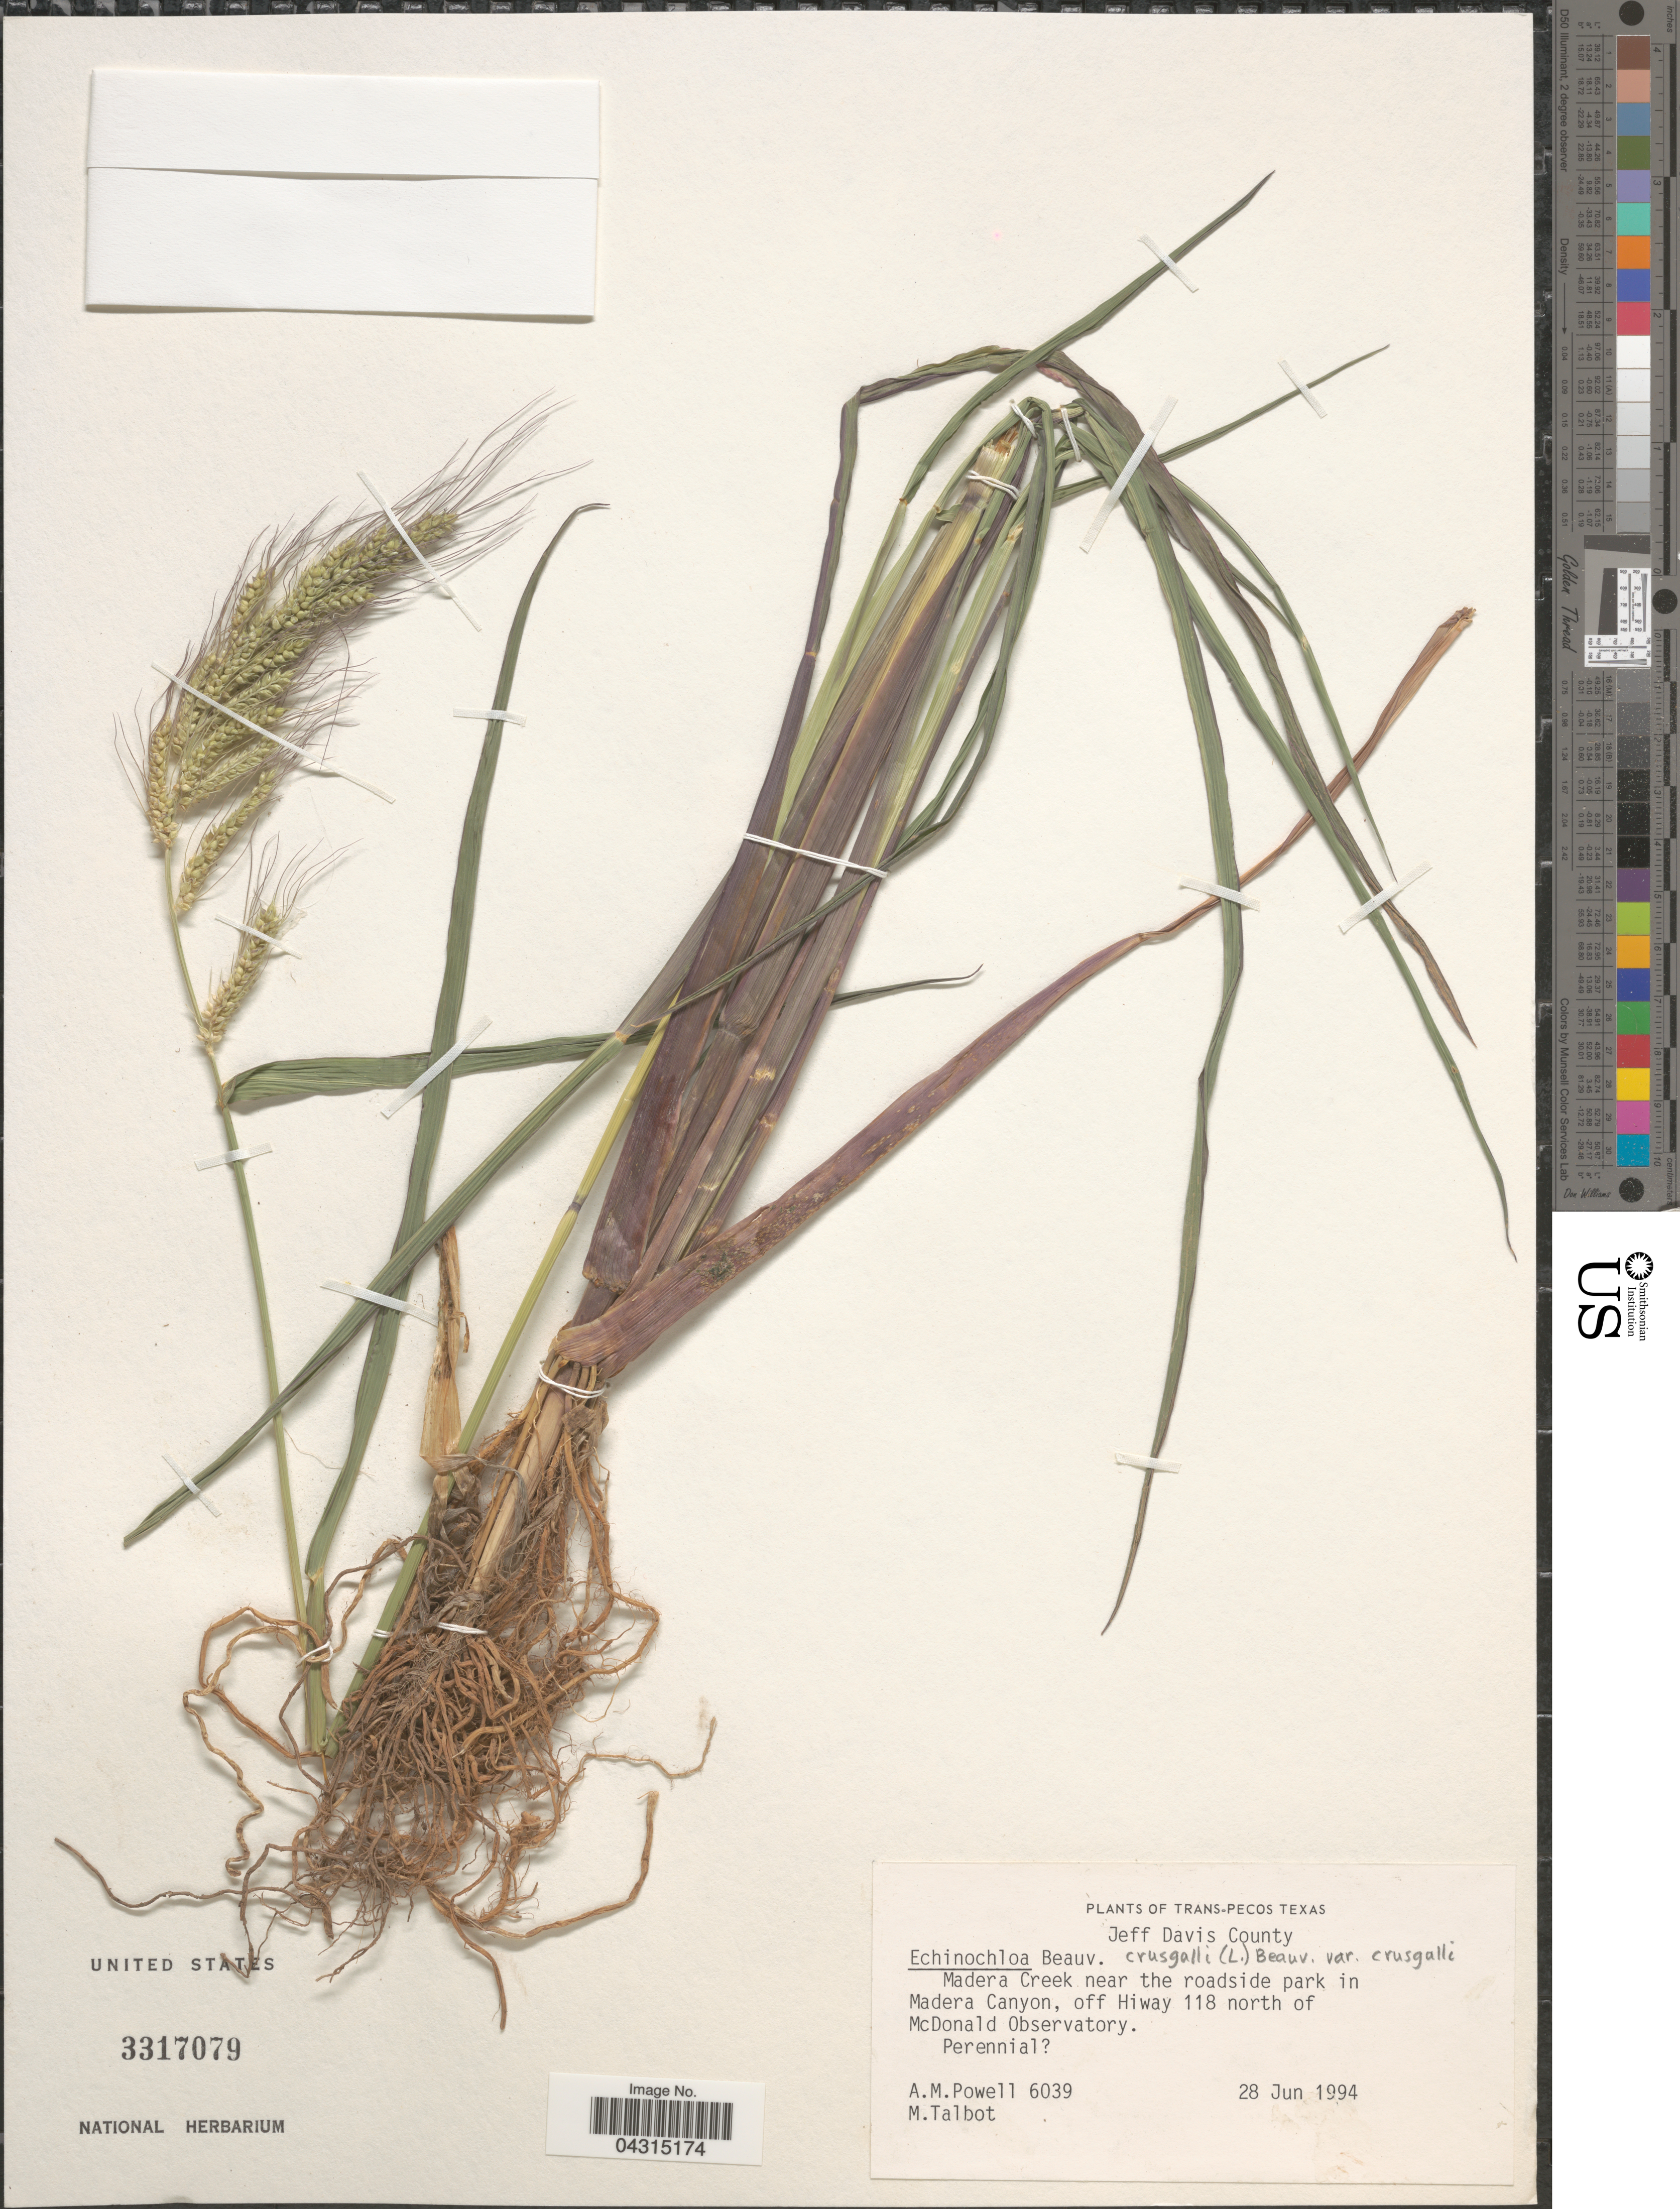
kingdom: Plantae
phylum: Tracheophyta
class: Liliopsida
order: Poales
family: Poaceae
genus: Echinochloa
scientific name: Echinochloa crus-galli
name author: (L.) P. Beauv.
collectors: A. M. Powell & M. Talbot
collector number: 6039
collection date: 1994-06-28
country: United States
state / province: Texas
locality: Trans-Pecos. Jeff Davis County. Madera Canyon, off Hiway 118 north of McDonald Observatory.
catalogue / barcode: US 3317079